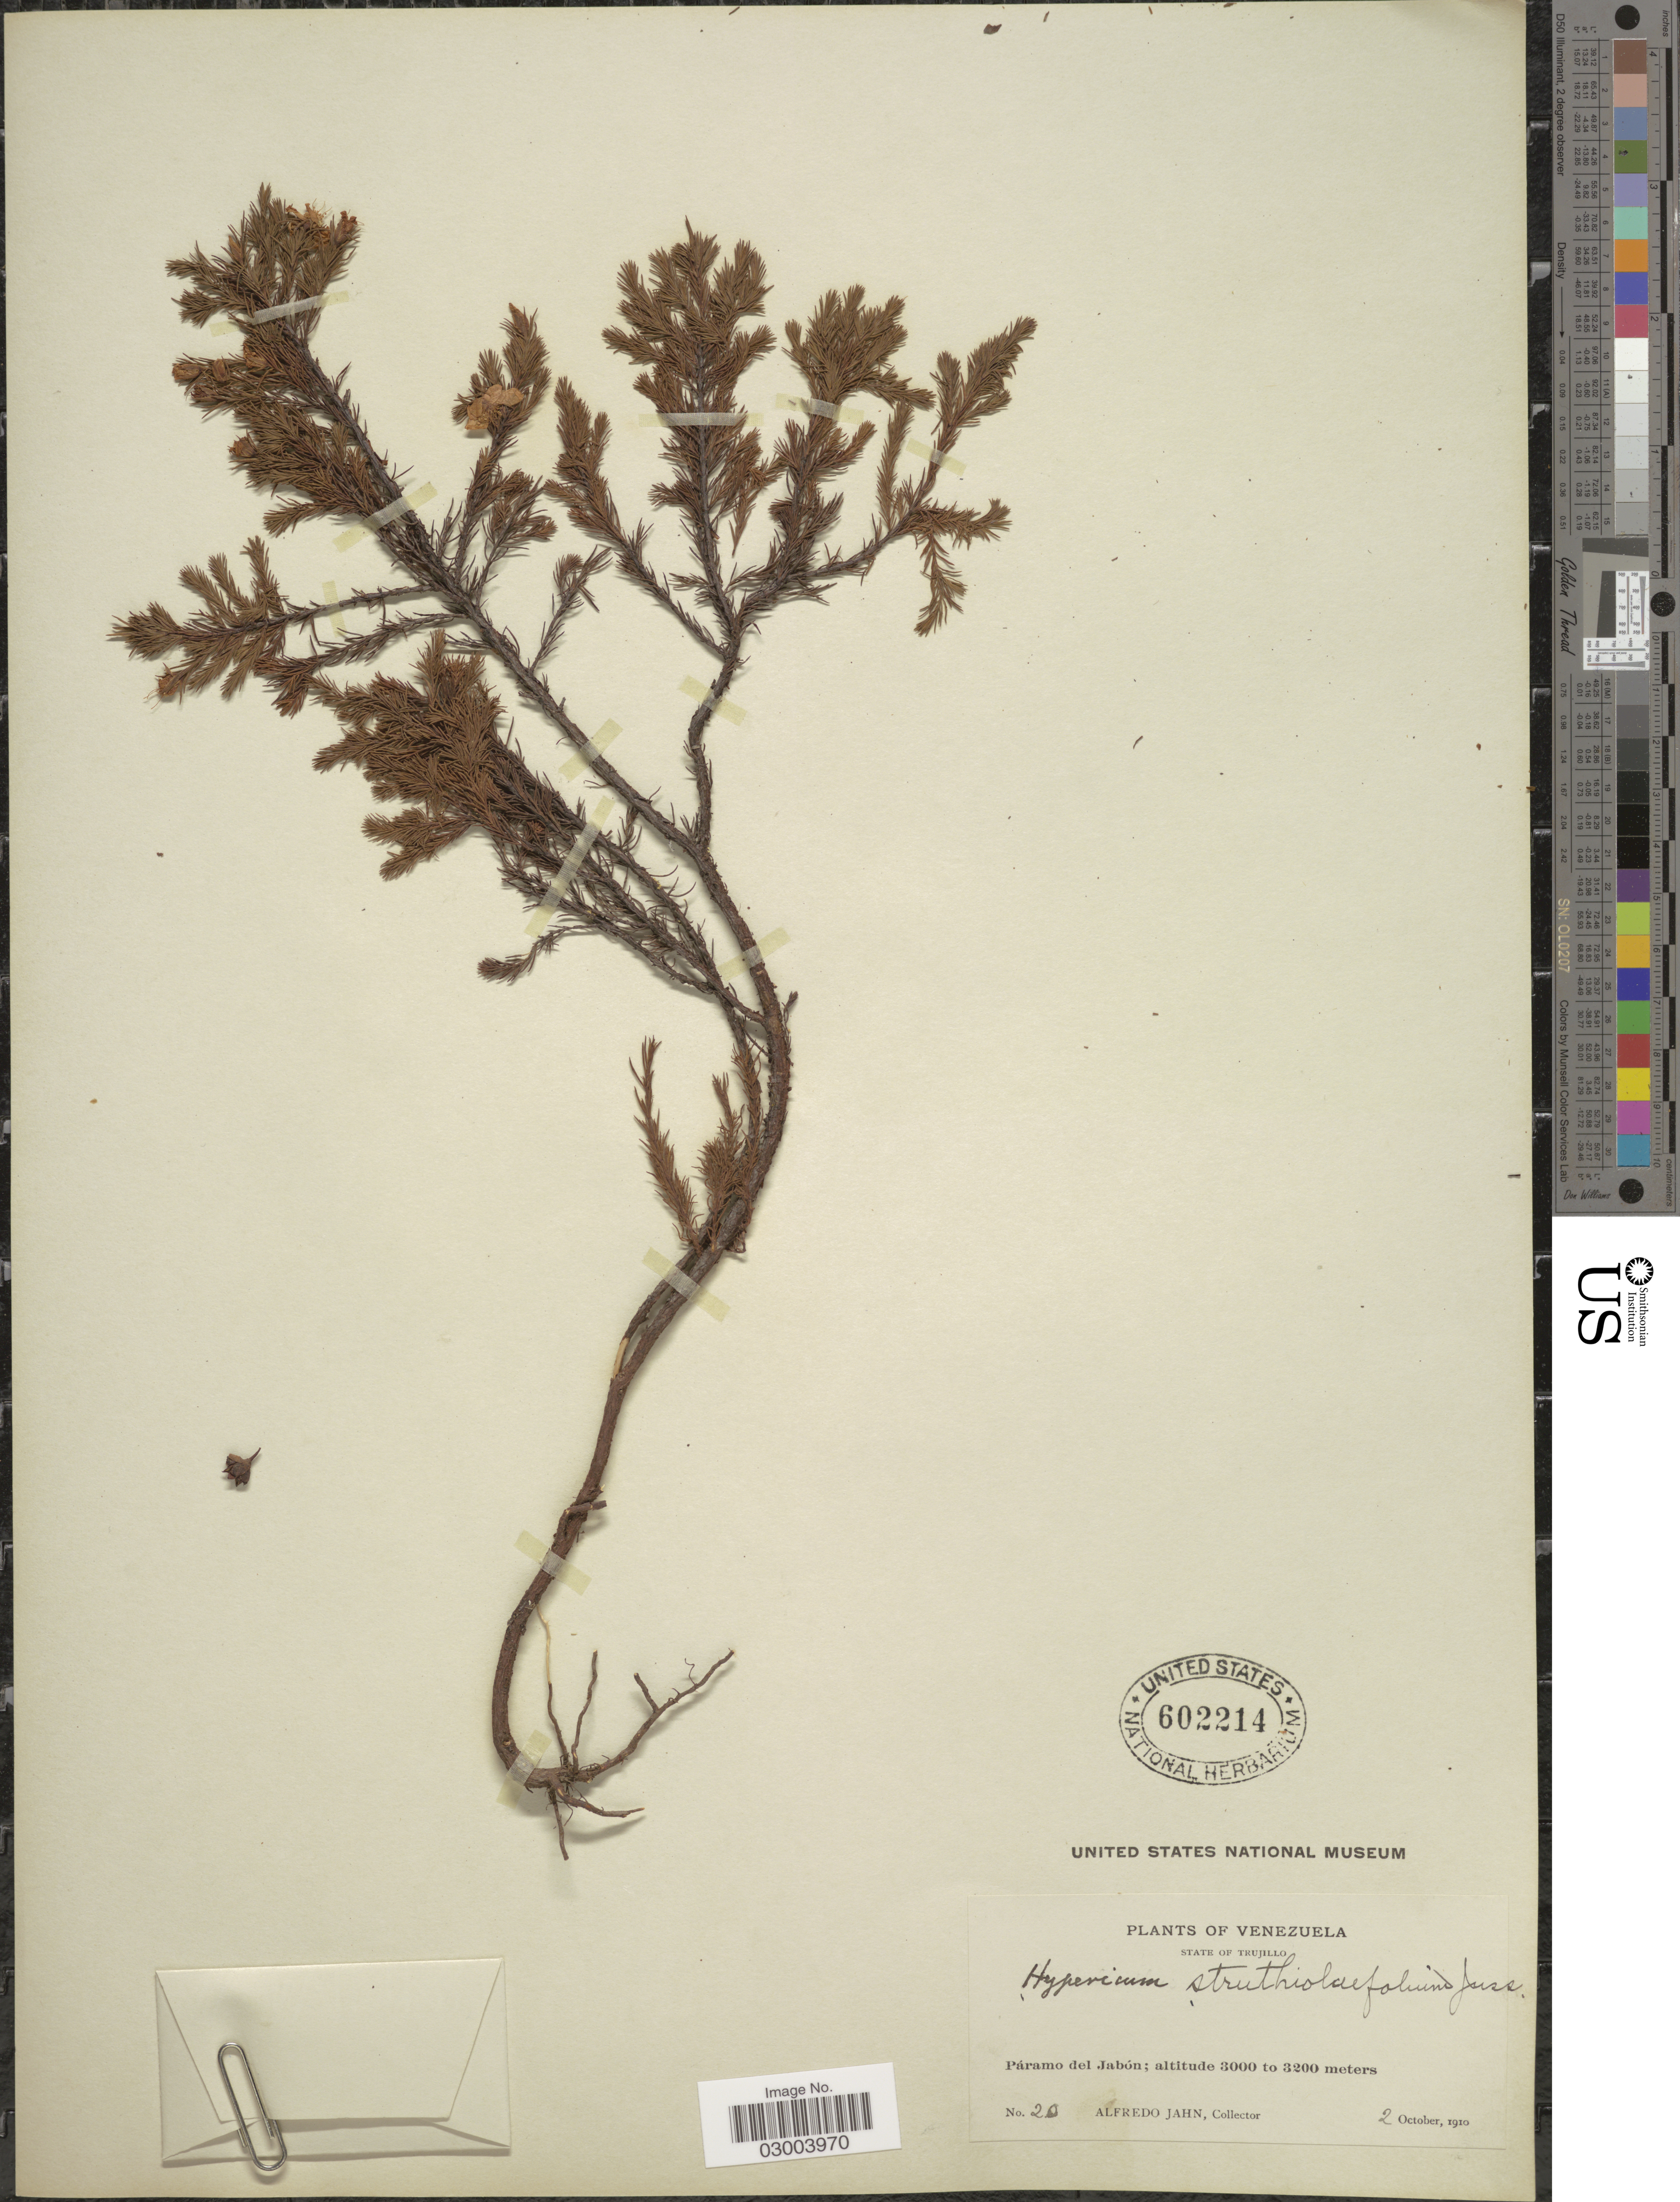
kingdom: Plantae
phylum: Tracheophyta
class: Magnoliopsida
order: Malpighiales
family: Hypericaceae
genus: Hypericum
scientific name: Hypericum sp.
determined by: Strong, M. T., (US), Smithsonian Institution - National Museum of Natural History (UNITED STATES)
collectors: A. Jahn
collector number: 20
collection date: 1910-10-02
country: Venezuela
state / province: Trujillo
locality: Páramo del Jabón.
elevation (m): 3000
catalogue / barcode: US 602214